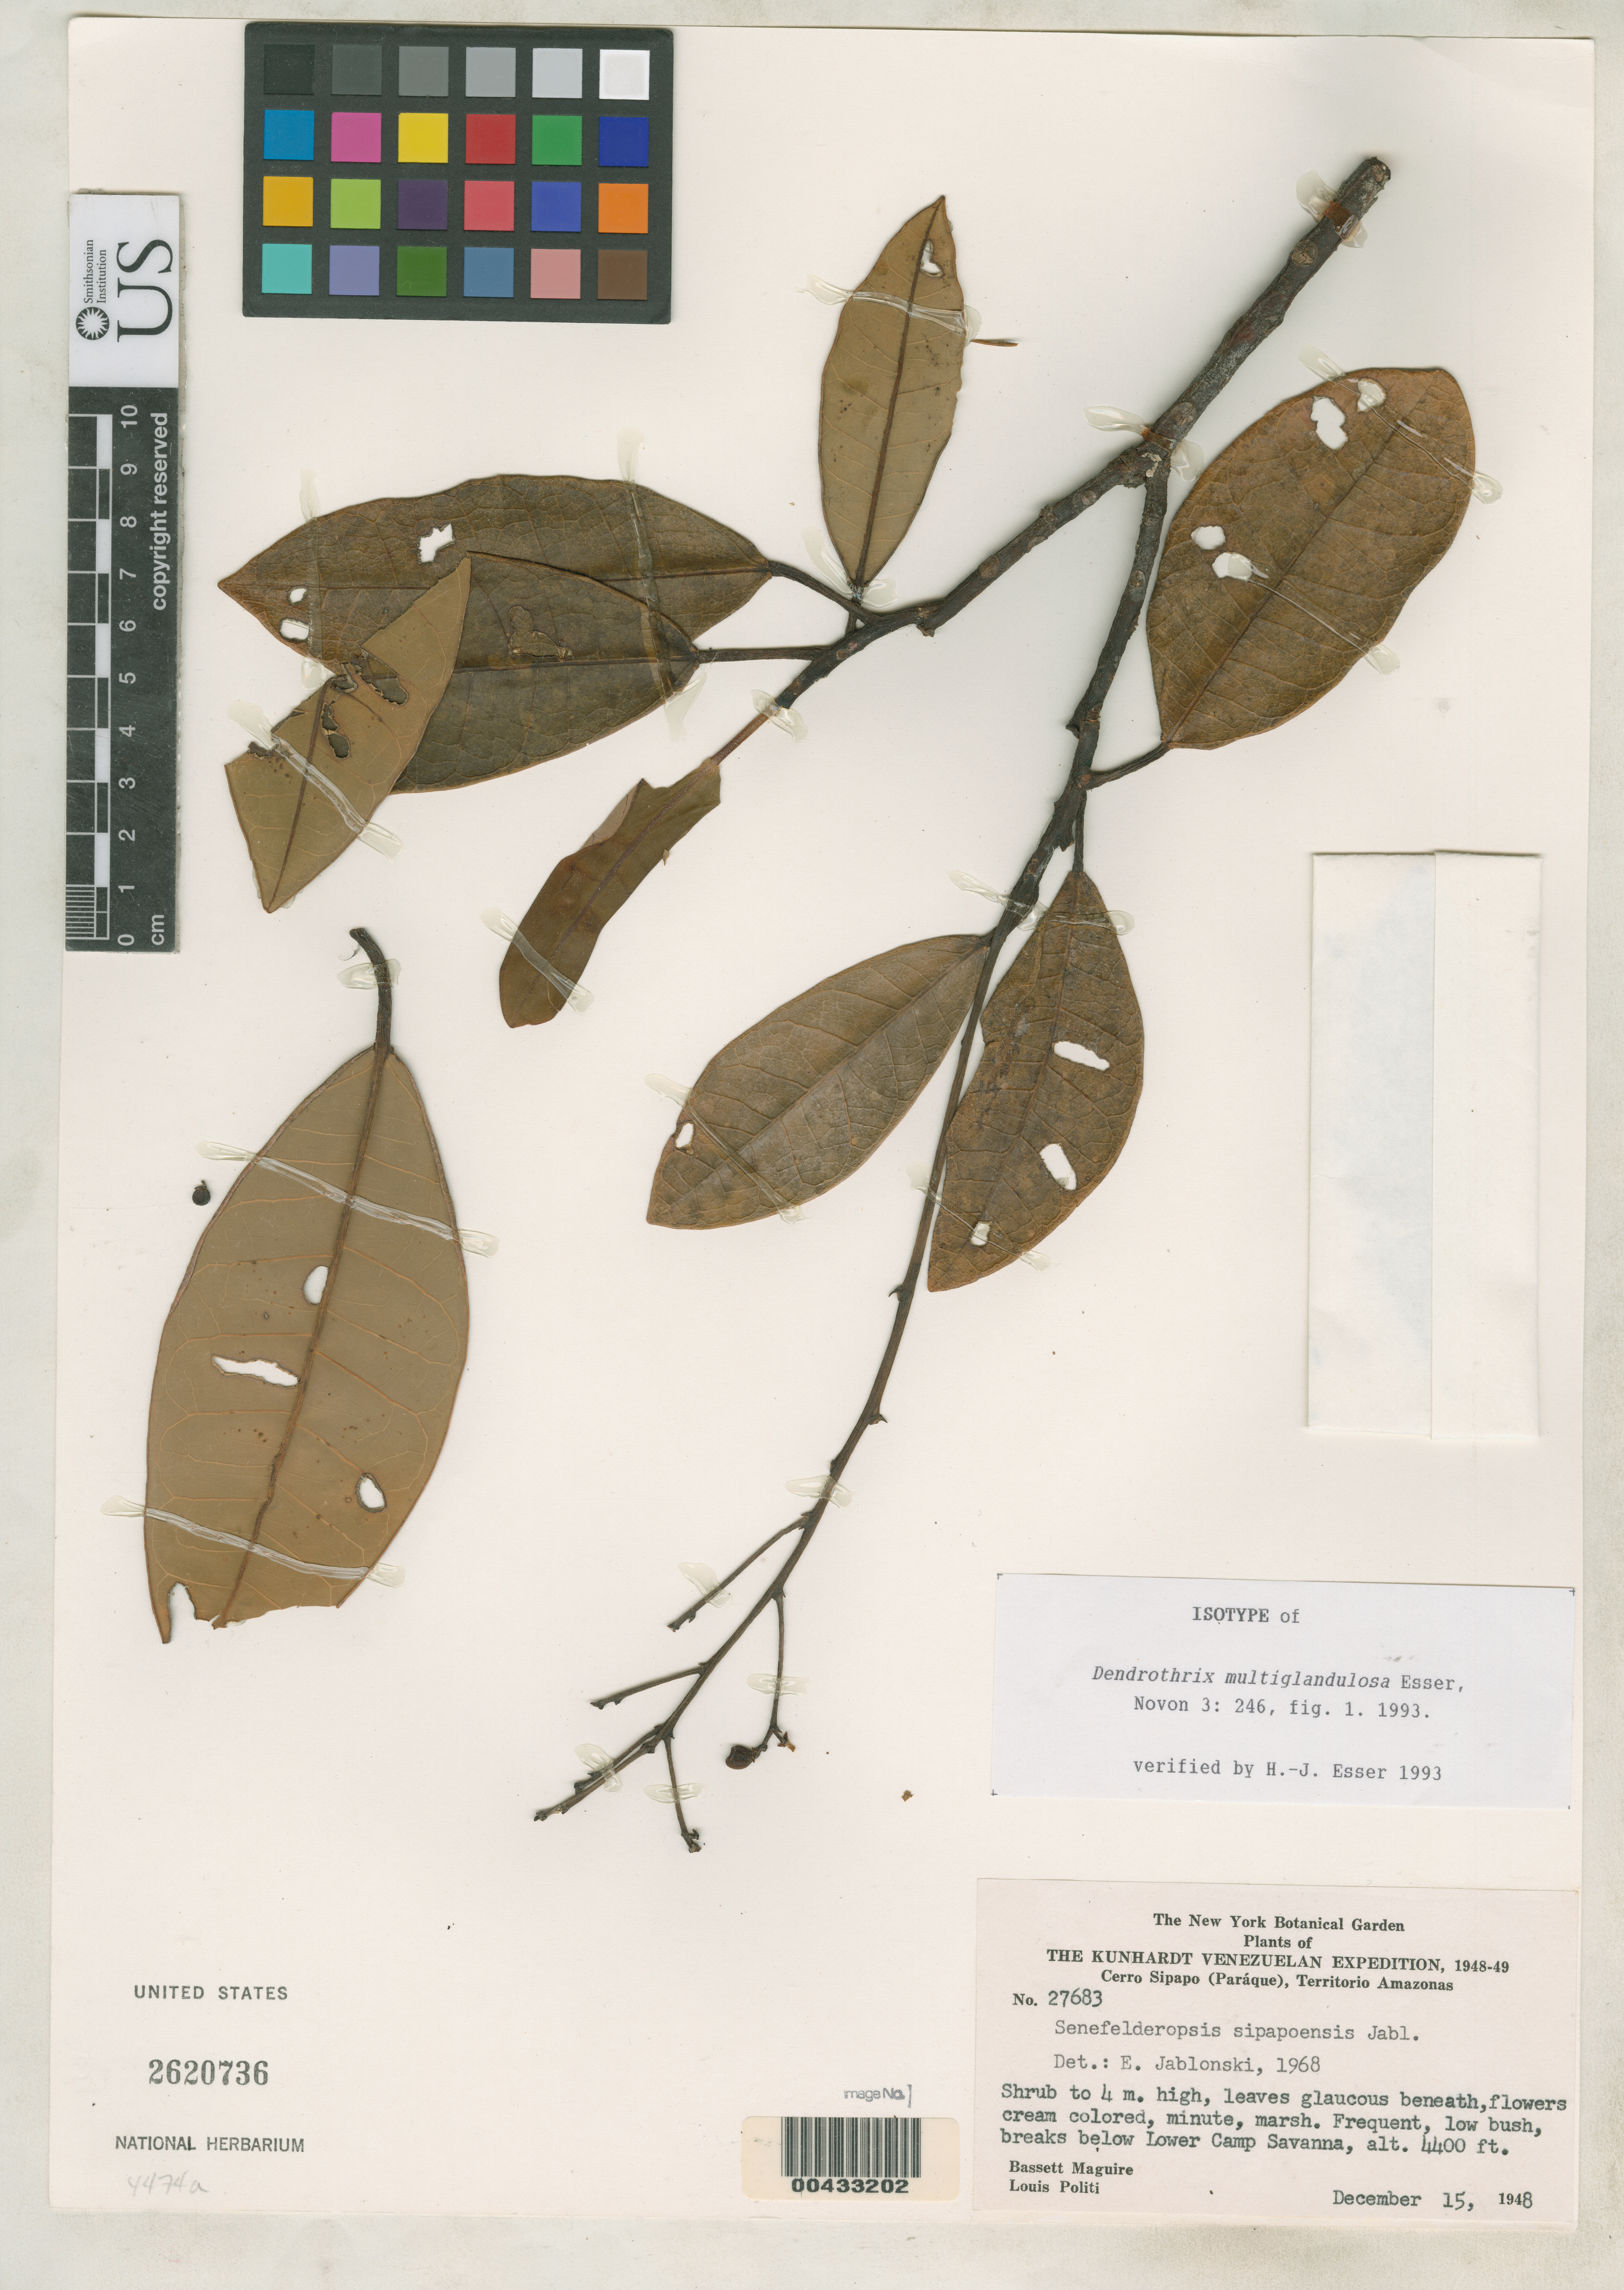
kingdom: Plantae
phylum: Tracheophyta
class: Magnoliopsida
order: Malpighiales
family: Euphorbiaceae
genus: Dendrothrix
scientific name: Dendrothrix multiglandulosa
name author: Esser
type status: Isotype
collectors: B. Maguire & L. Politi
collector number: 27683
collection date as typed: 15 Dec 1948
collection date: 1948-12-15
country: Venezuela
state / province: Amazonas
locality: Cerro Sipapo Paraque, breaks below Lowe Camp savanna. [?]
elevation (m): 1341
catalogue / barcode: US 2620736